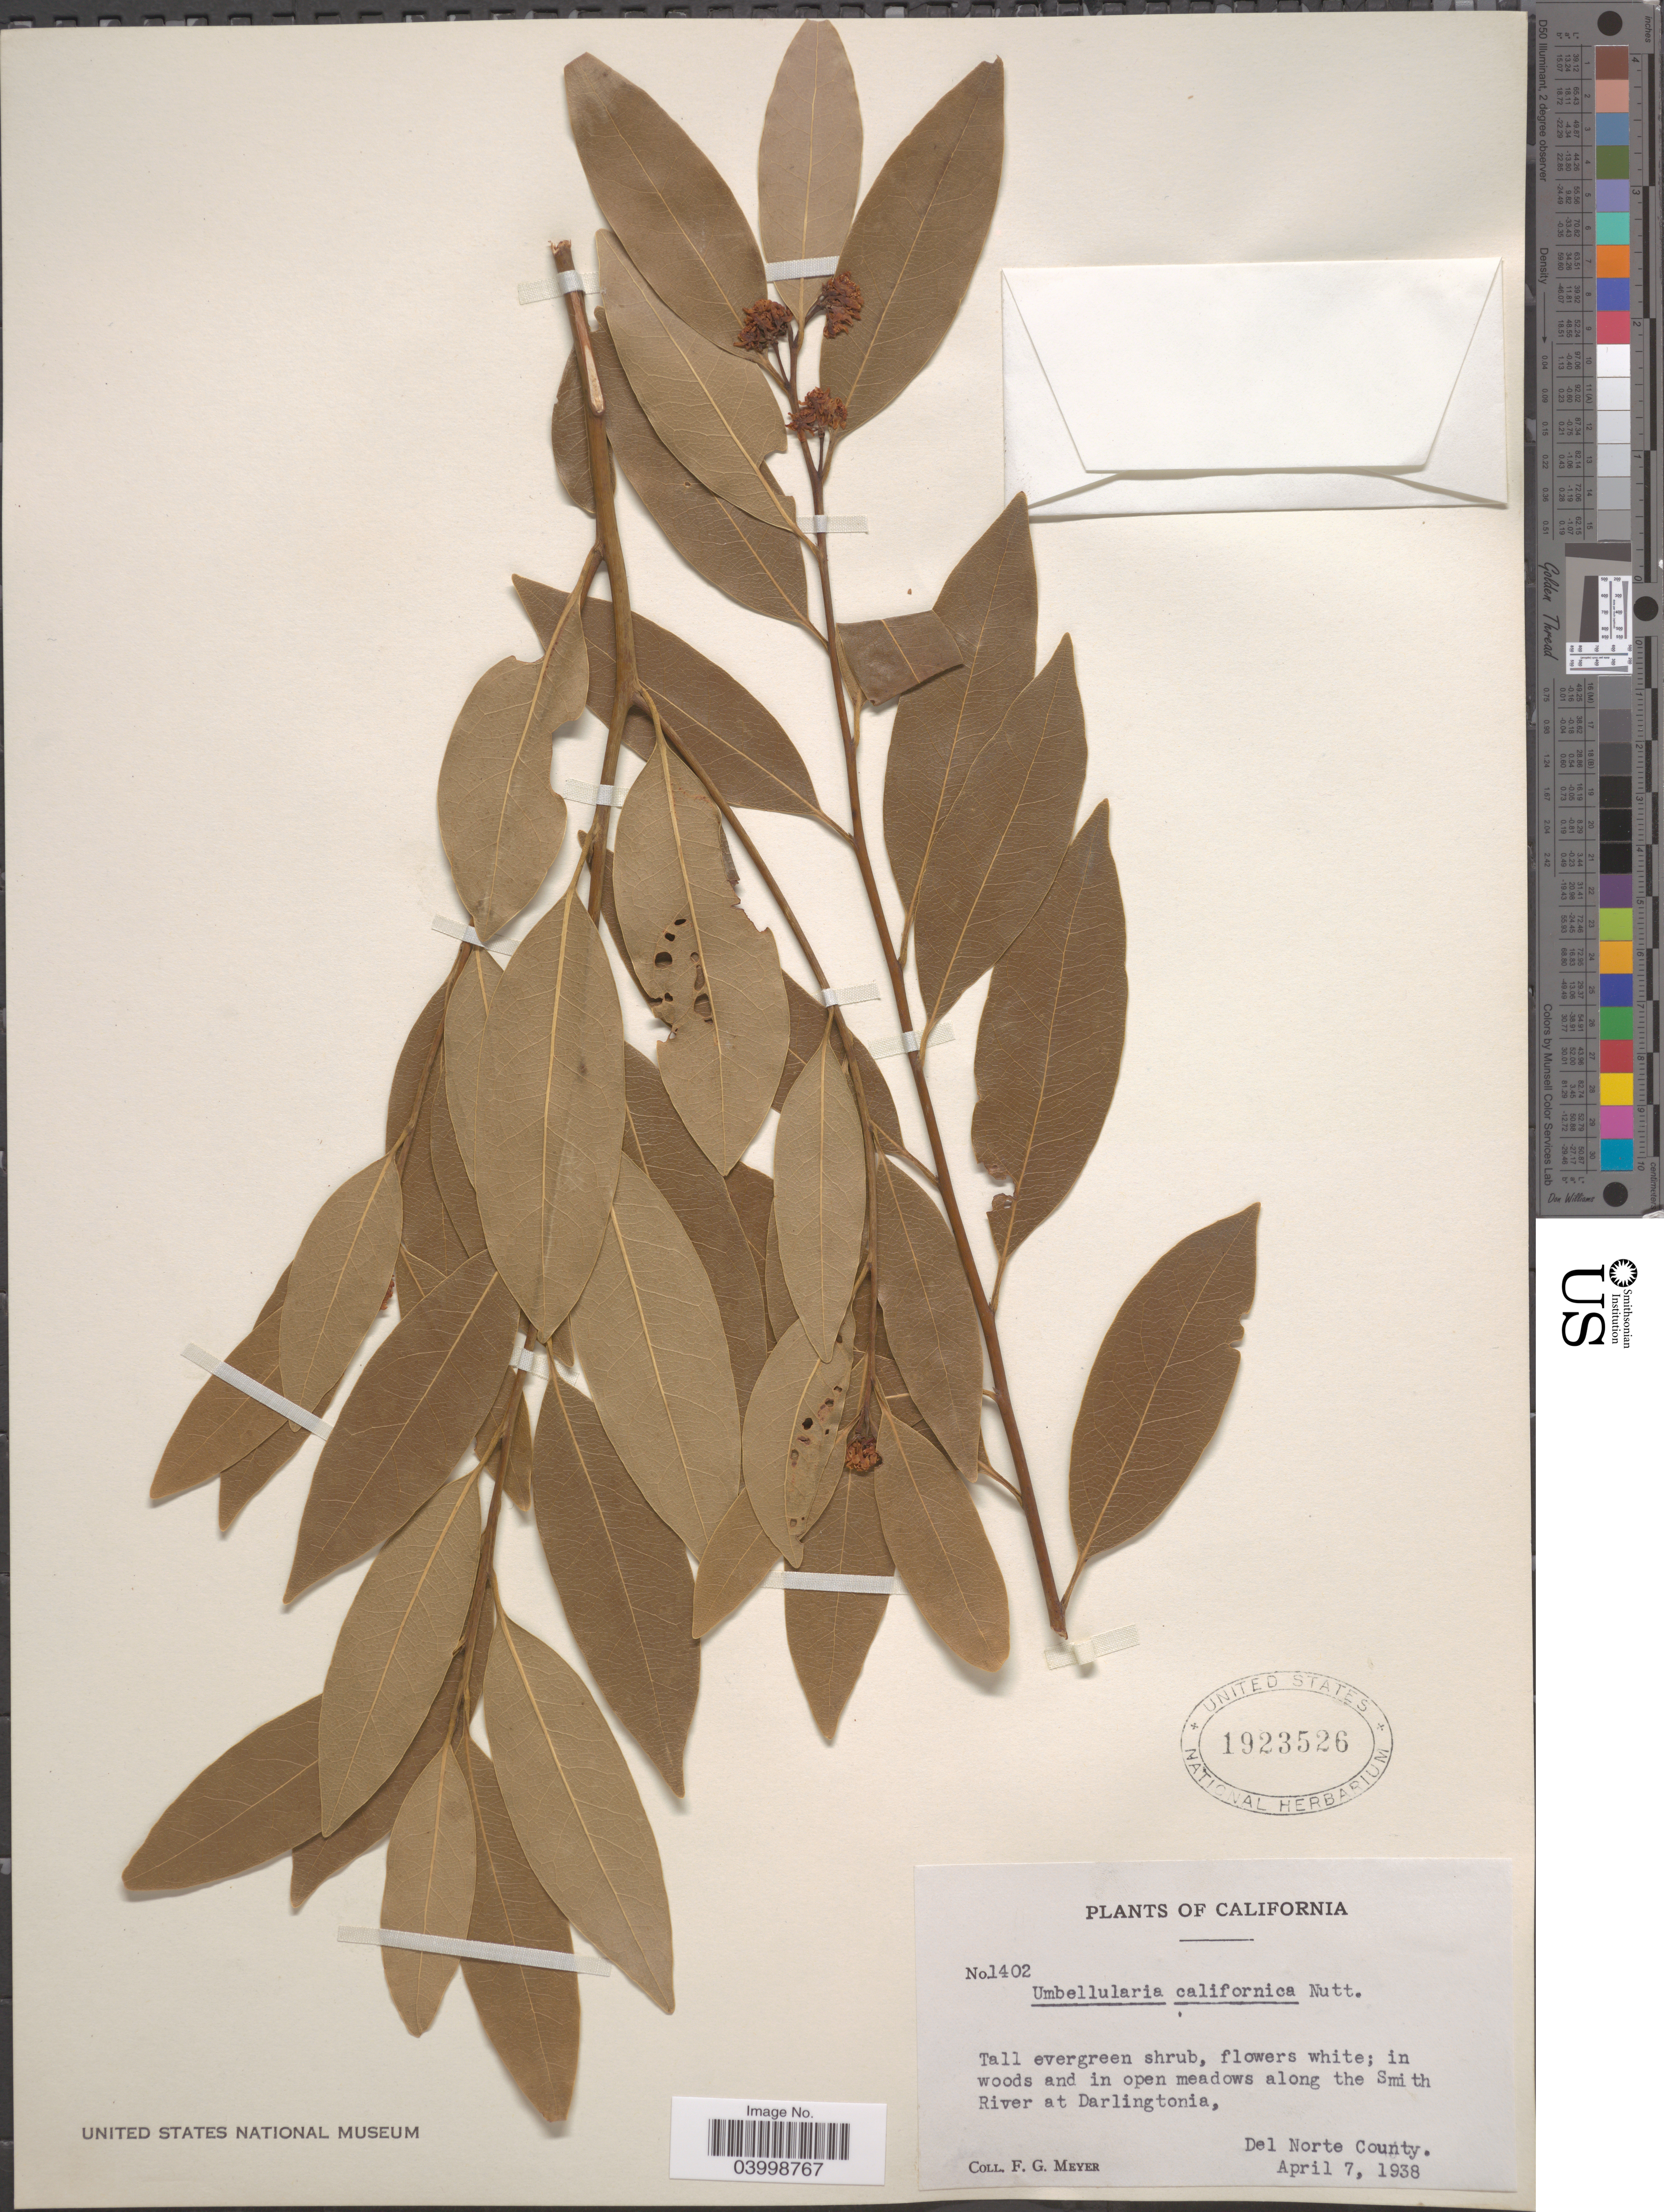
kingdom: Plantae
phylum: Tracheophyta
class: Magnoliopsida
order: Laurales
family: Lauraceae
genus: Umbellularia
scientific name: Umbellularia californica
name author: (Hook. & Arn.) Nutt.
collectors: F. G. Meyer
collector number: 1402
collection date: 1938-04-07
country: United States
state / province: California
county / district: Del Norte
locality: In woods and in open meadows along the Smith River at Darlingtonia, Del Norte County.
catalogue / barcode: US 1923526